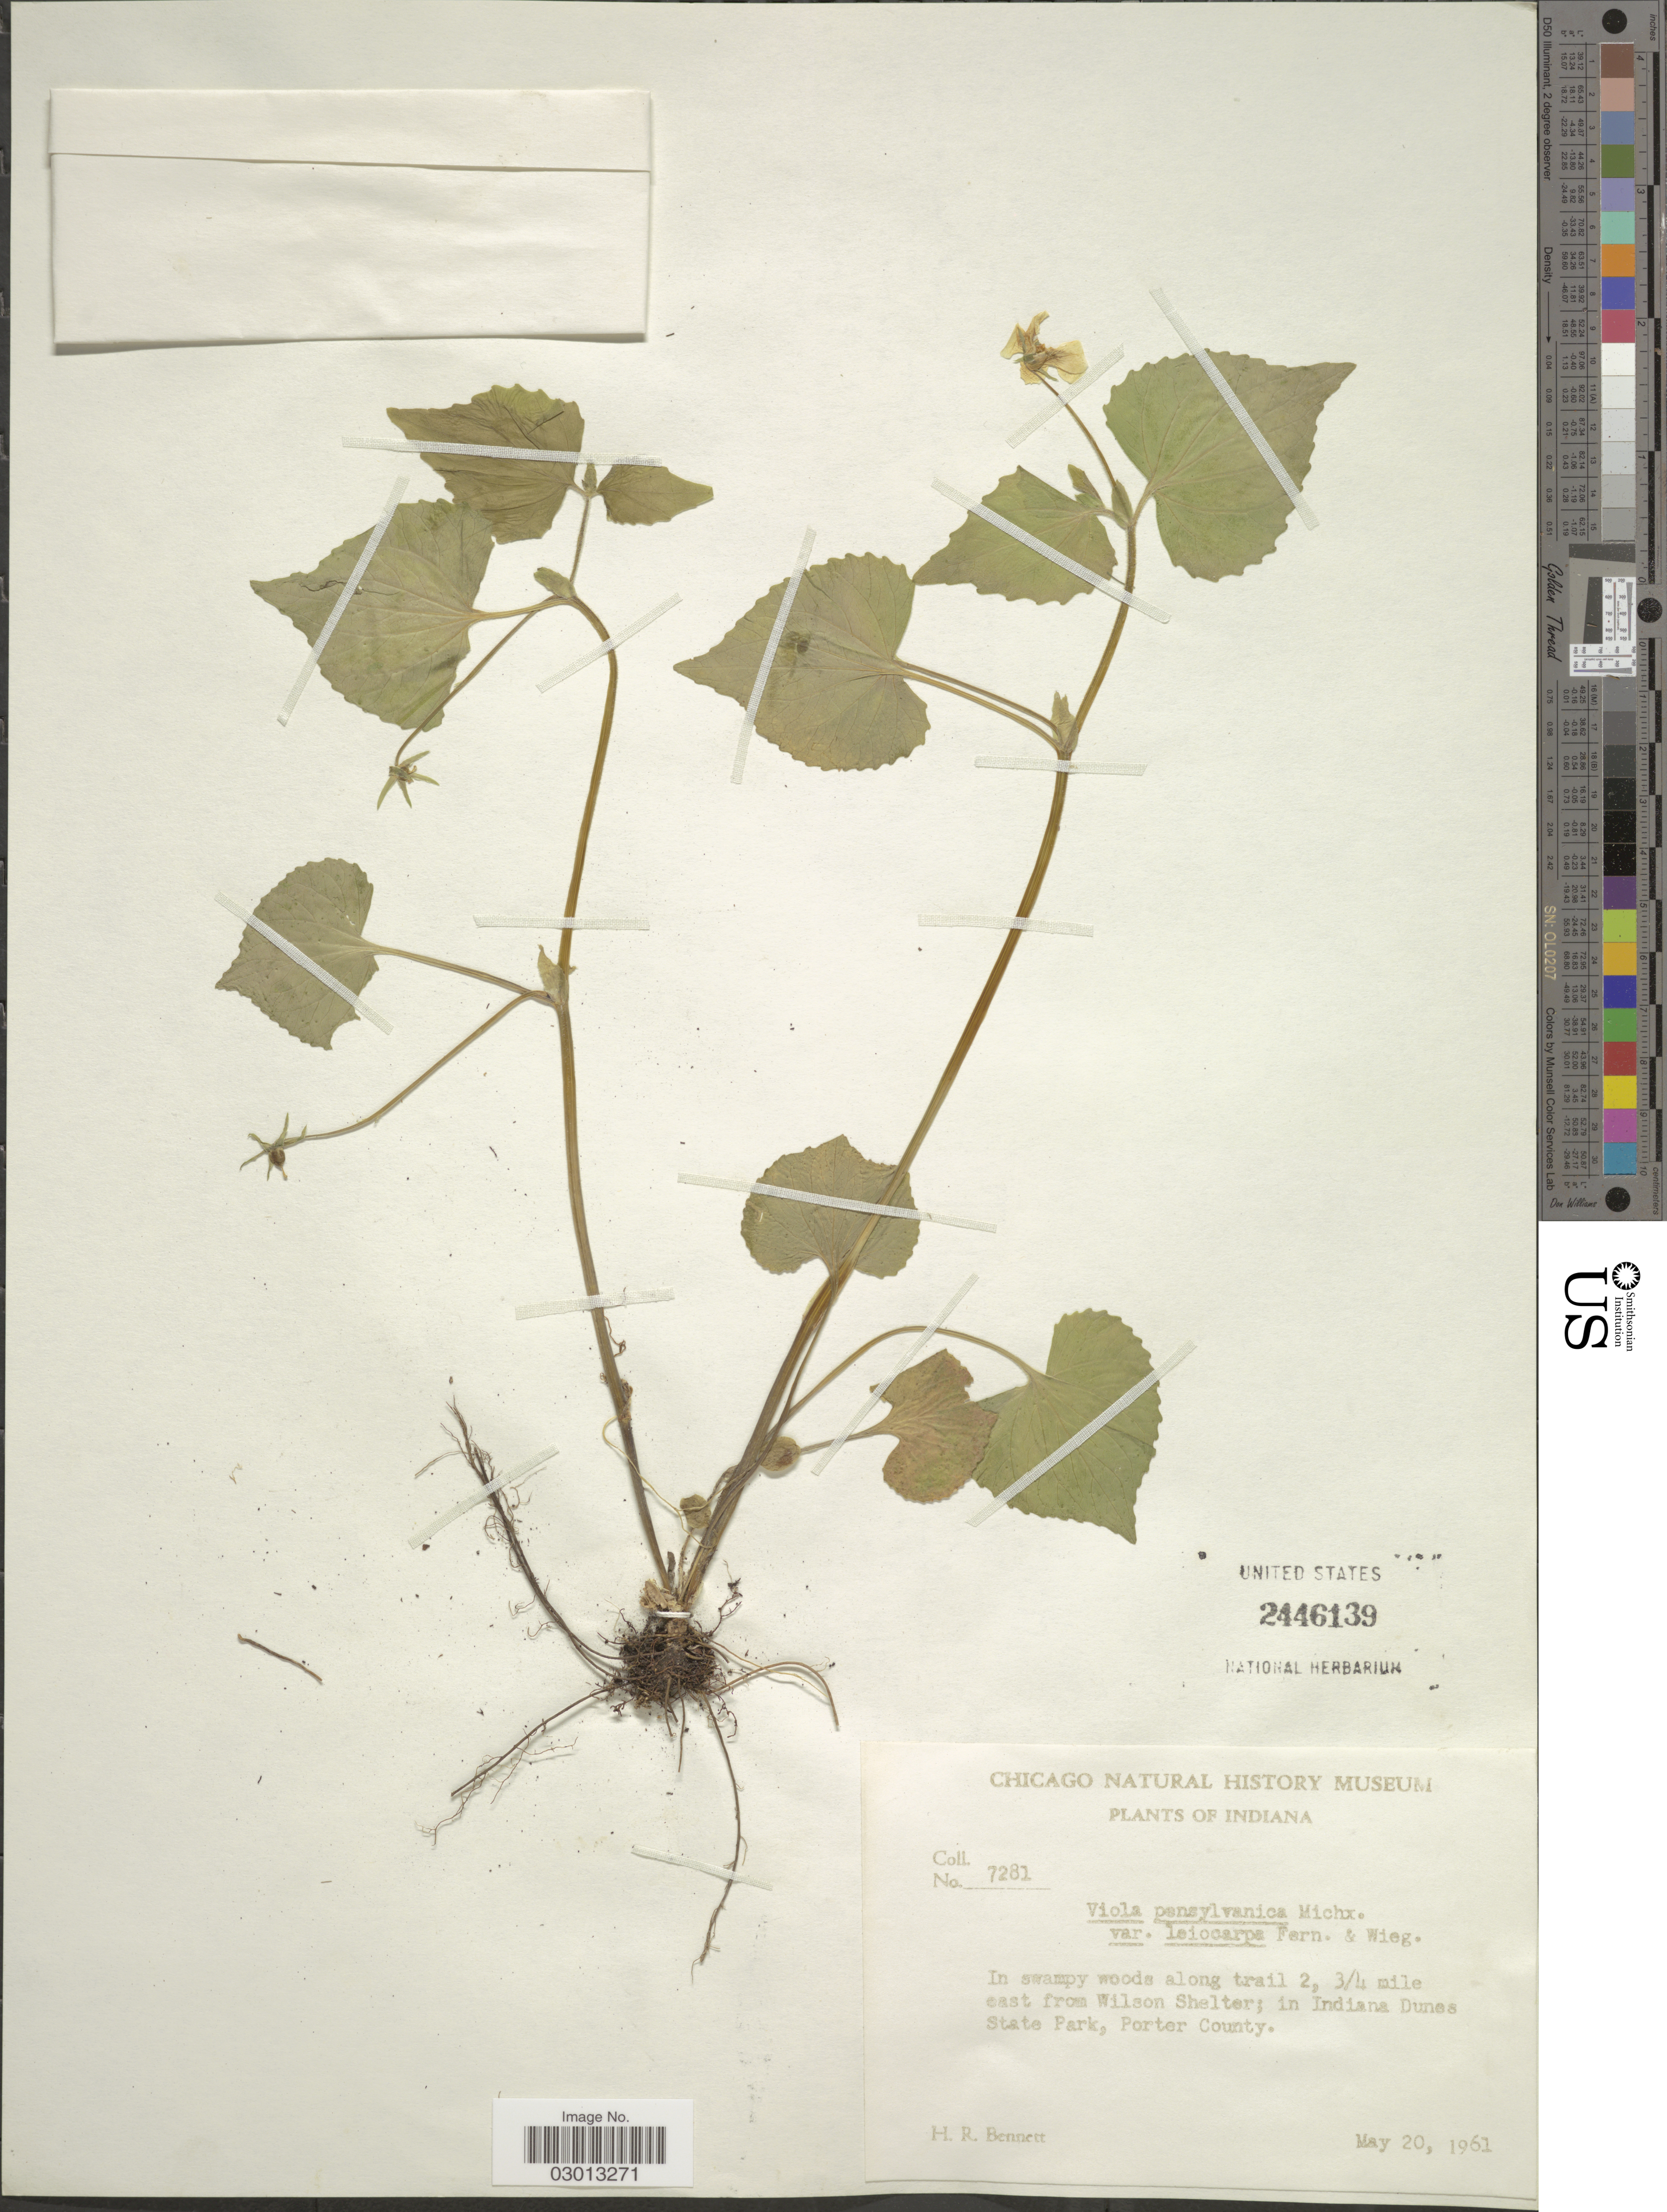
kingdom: Plantae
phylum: Tracheophyta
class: Magnoliopsida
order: Malpighiales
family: Violaceae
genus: Viola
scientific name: Viola pensylvanica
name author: Michx.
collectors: H. R. Bennett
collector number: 7281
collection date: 1961-05-20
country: United States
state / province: Indiana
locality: In swampy woods along trail 2, 3/4 mile east from Wilson Shelterl in Indiana Dunes State Park, Porter County.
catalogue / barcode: US 2446139